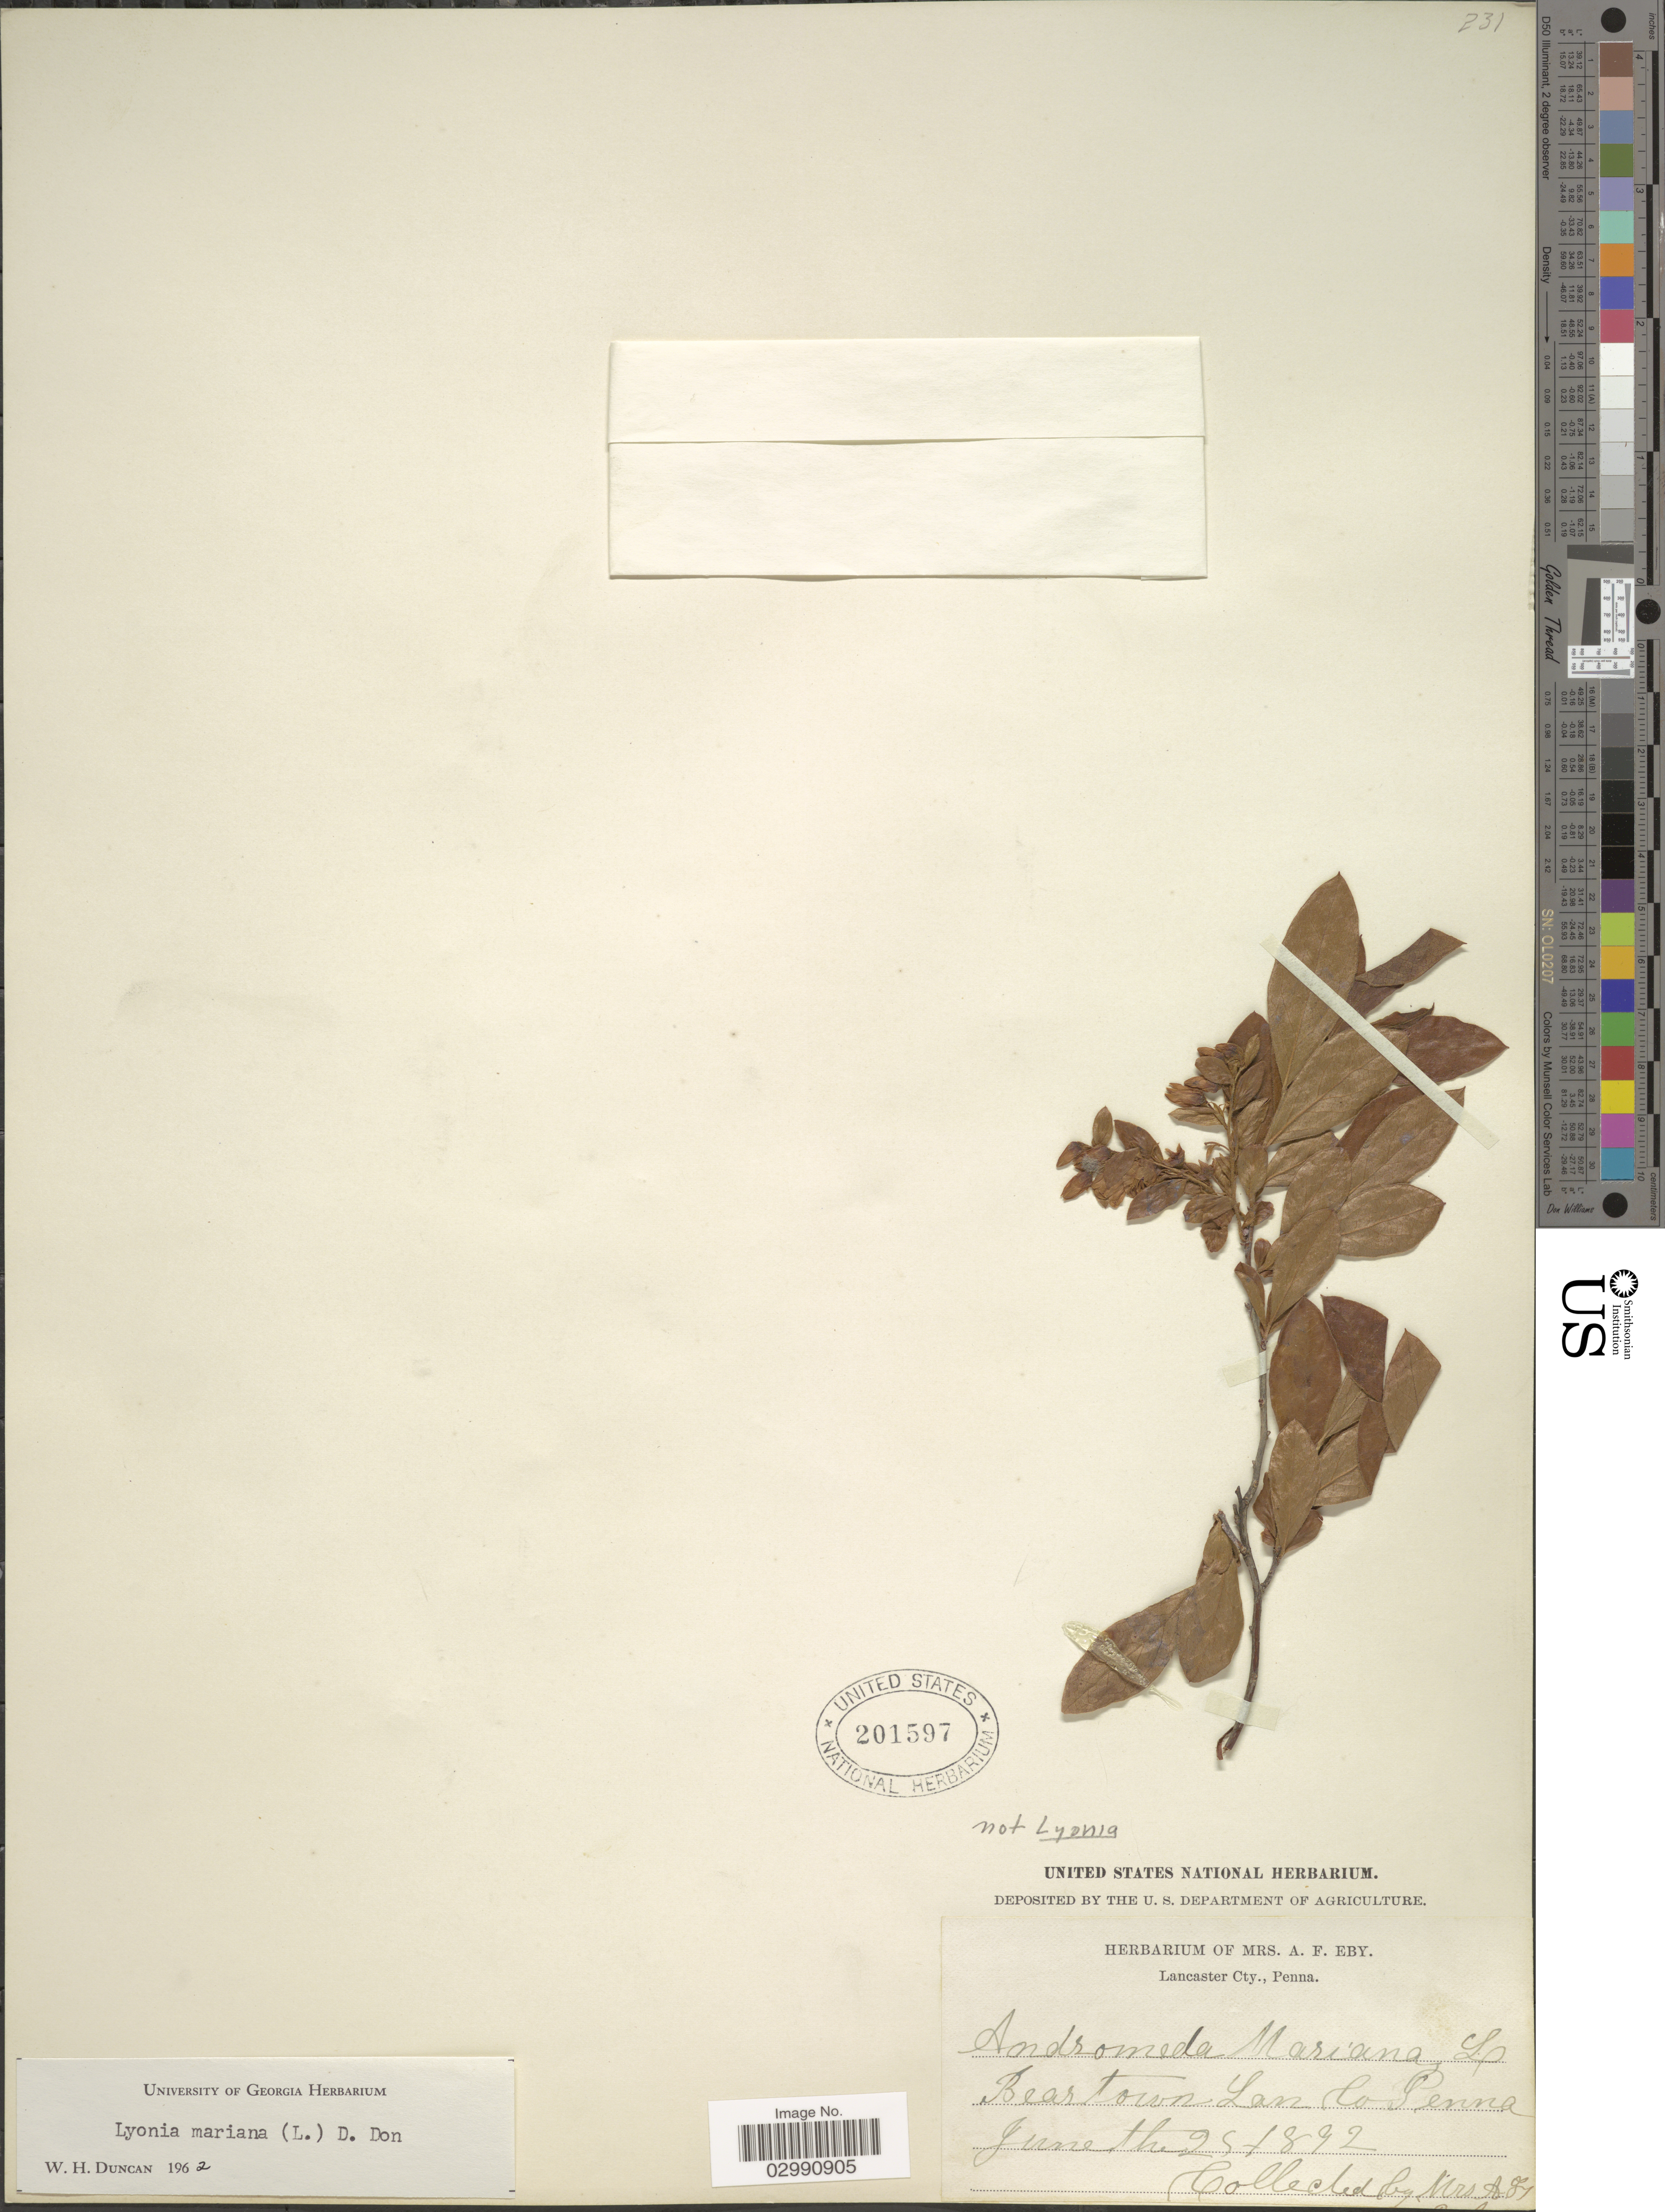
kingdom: Plantae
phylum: Tracheophyta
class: Magnoliopsida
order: Ericales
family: Ericaceae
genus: Vaccinium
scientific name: Vaccinium sp.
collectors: Mrs. A. F. Eby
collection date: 1892-06-25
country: United States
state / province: Pennsylvania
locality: Bear town Lan Co.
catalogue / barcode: US 201597